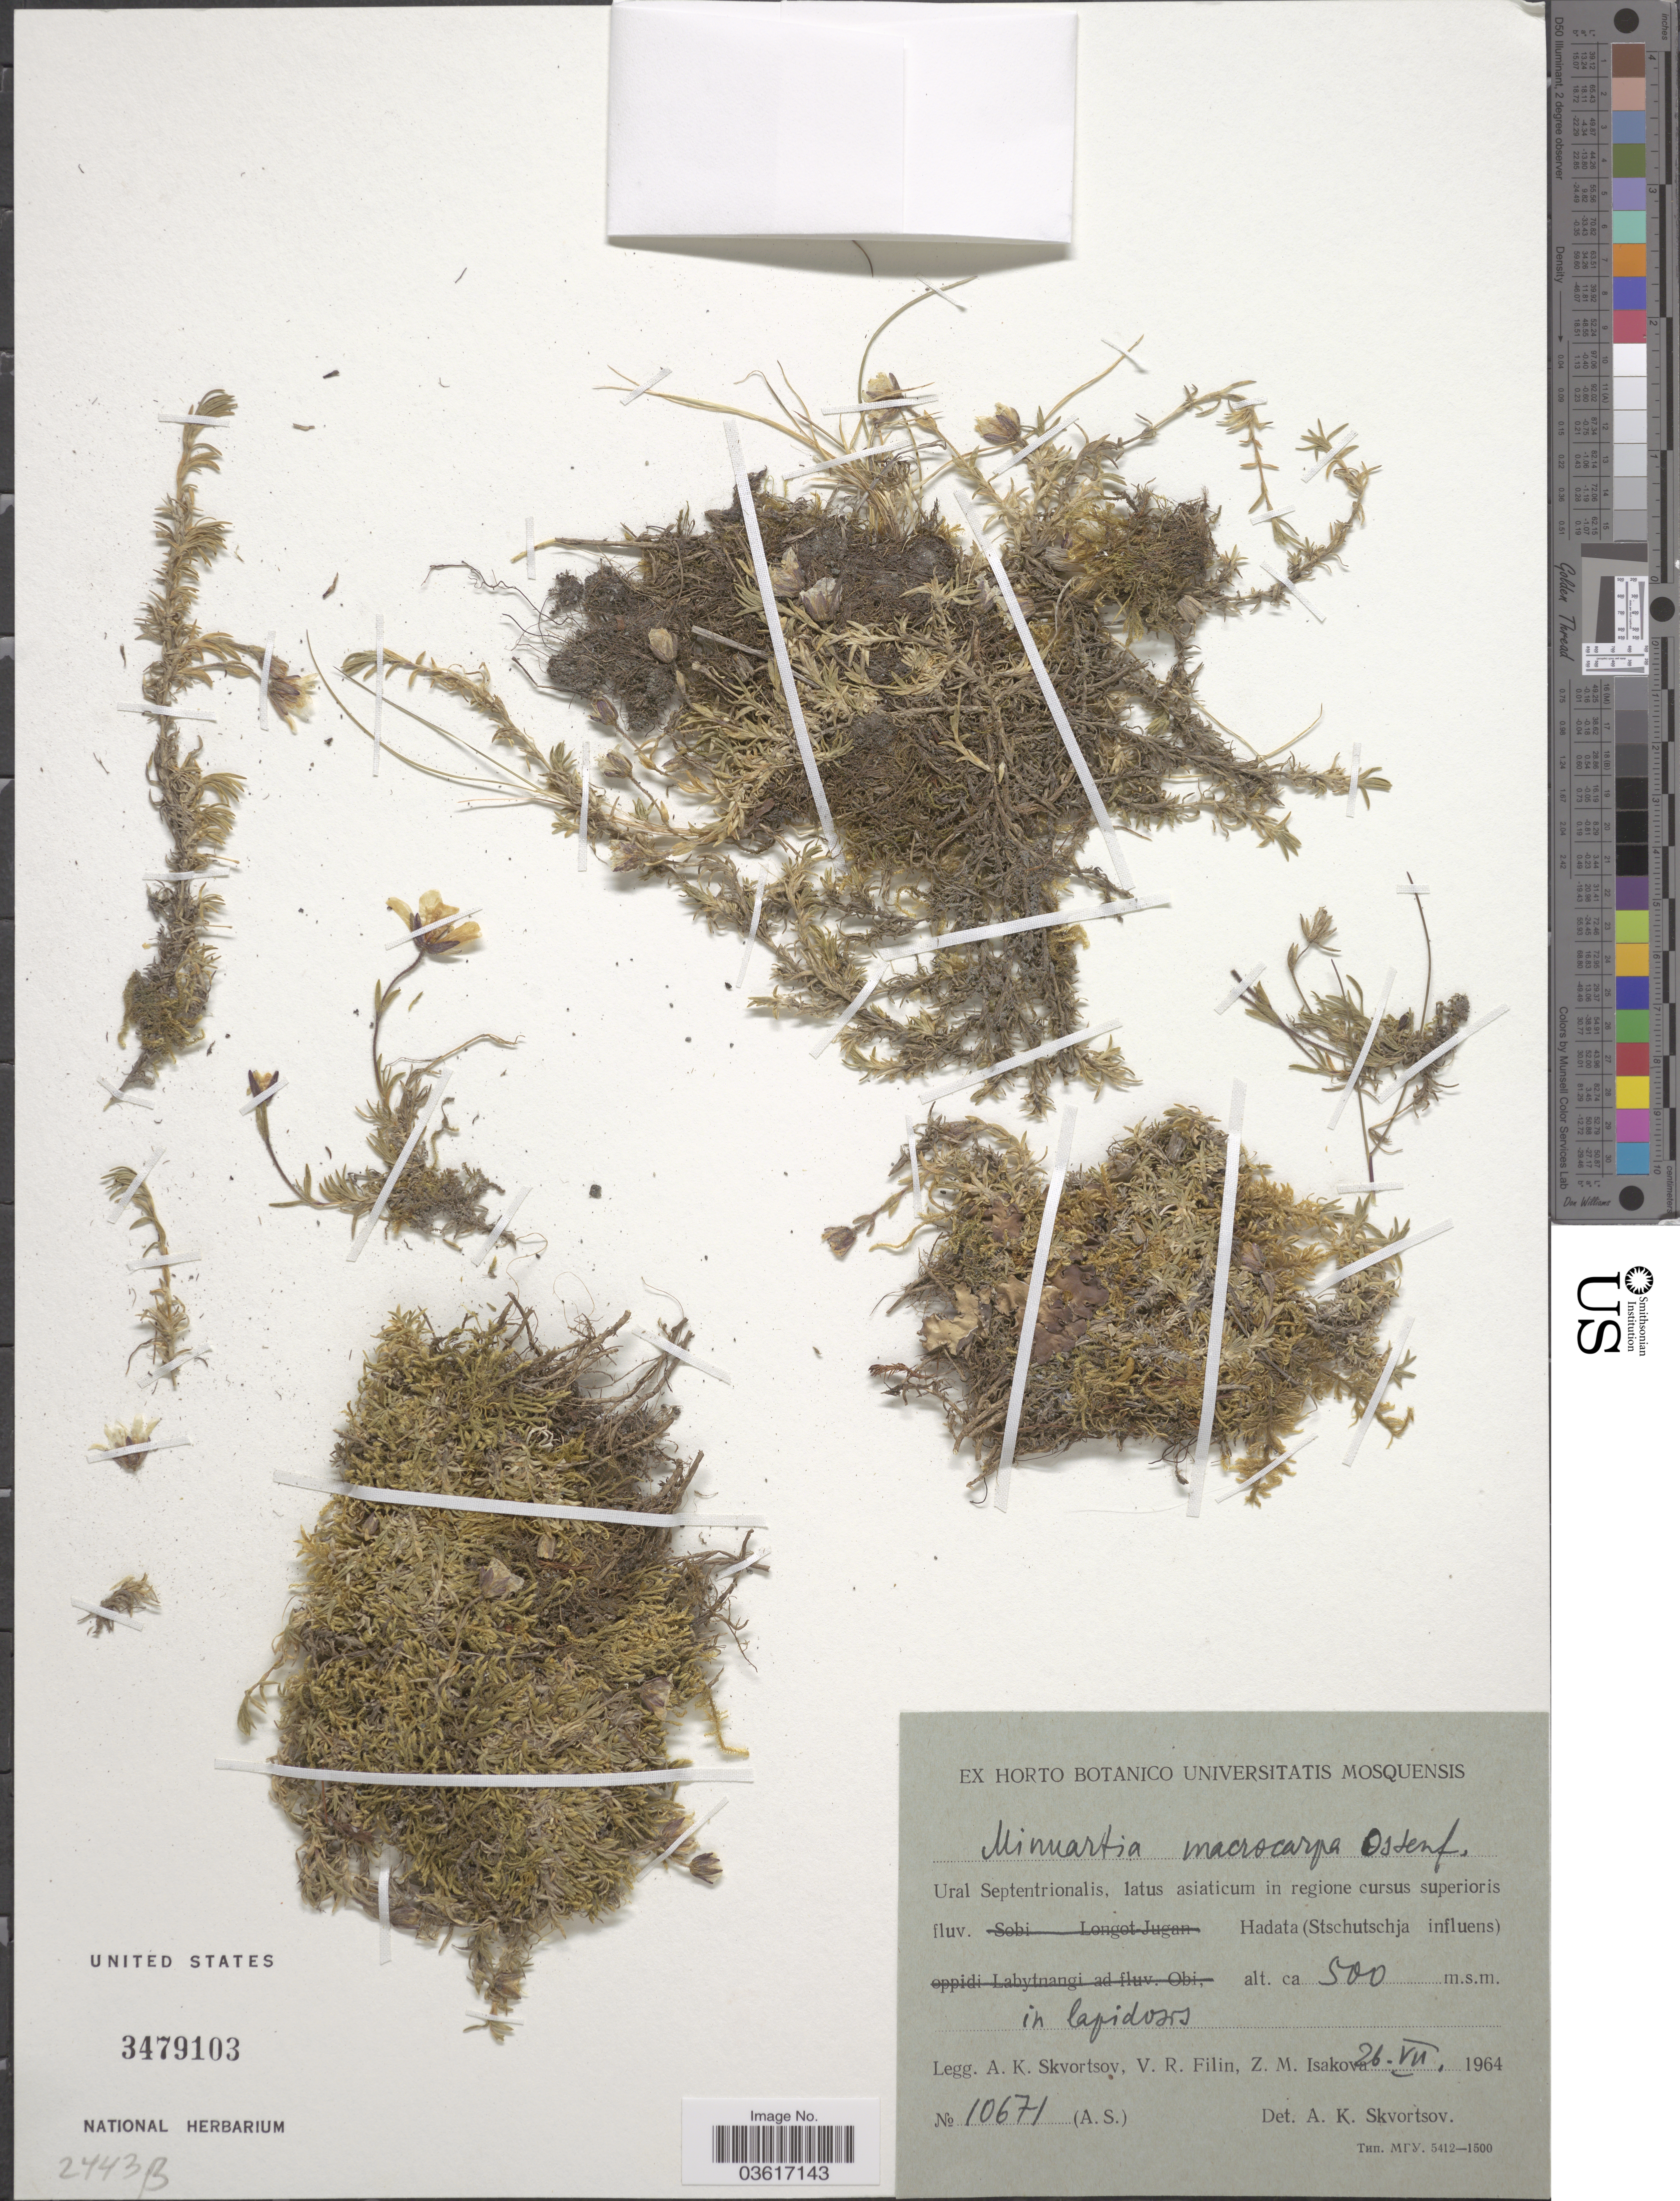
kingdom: Plantae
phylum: Tracheophyta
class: Magnoliopsida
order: Caryophyllales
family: Caryophyllaceae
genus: Pseudocherleria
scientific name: Pseudocherleria macrocarpa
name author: (Pursh) Dillenb. & Kadereit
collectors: A. K. Skvortsov, V. Filin & Z. Isakova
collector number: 10671(A.S.)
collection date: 1964-07-26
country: Russian Federation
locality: Ural Septentrionalis, latus asiaticum in regione cursus superioris fluv. Hadata (Stschutschja influens) in lapidosis.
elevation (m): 500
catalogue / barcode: US 3479103